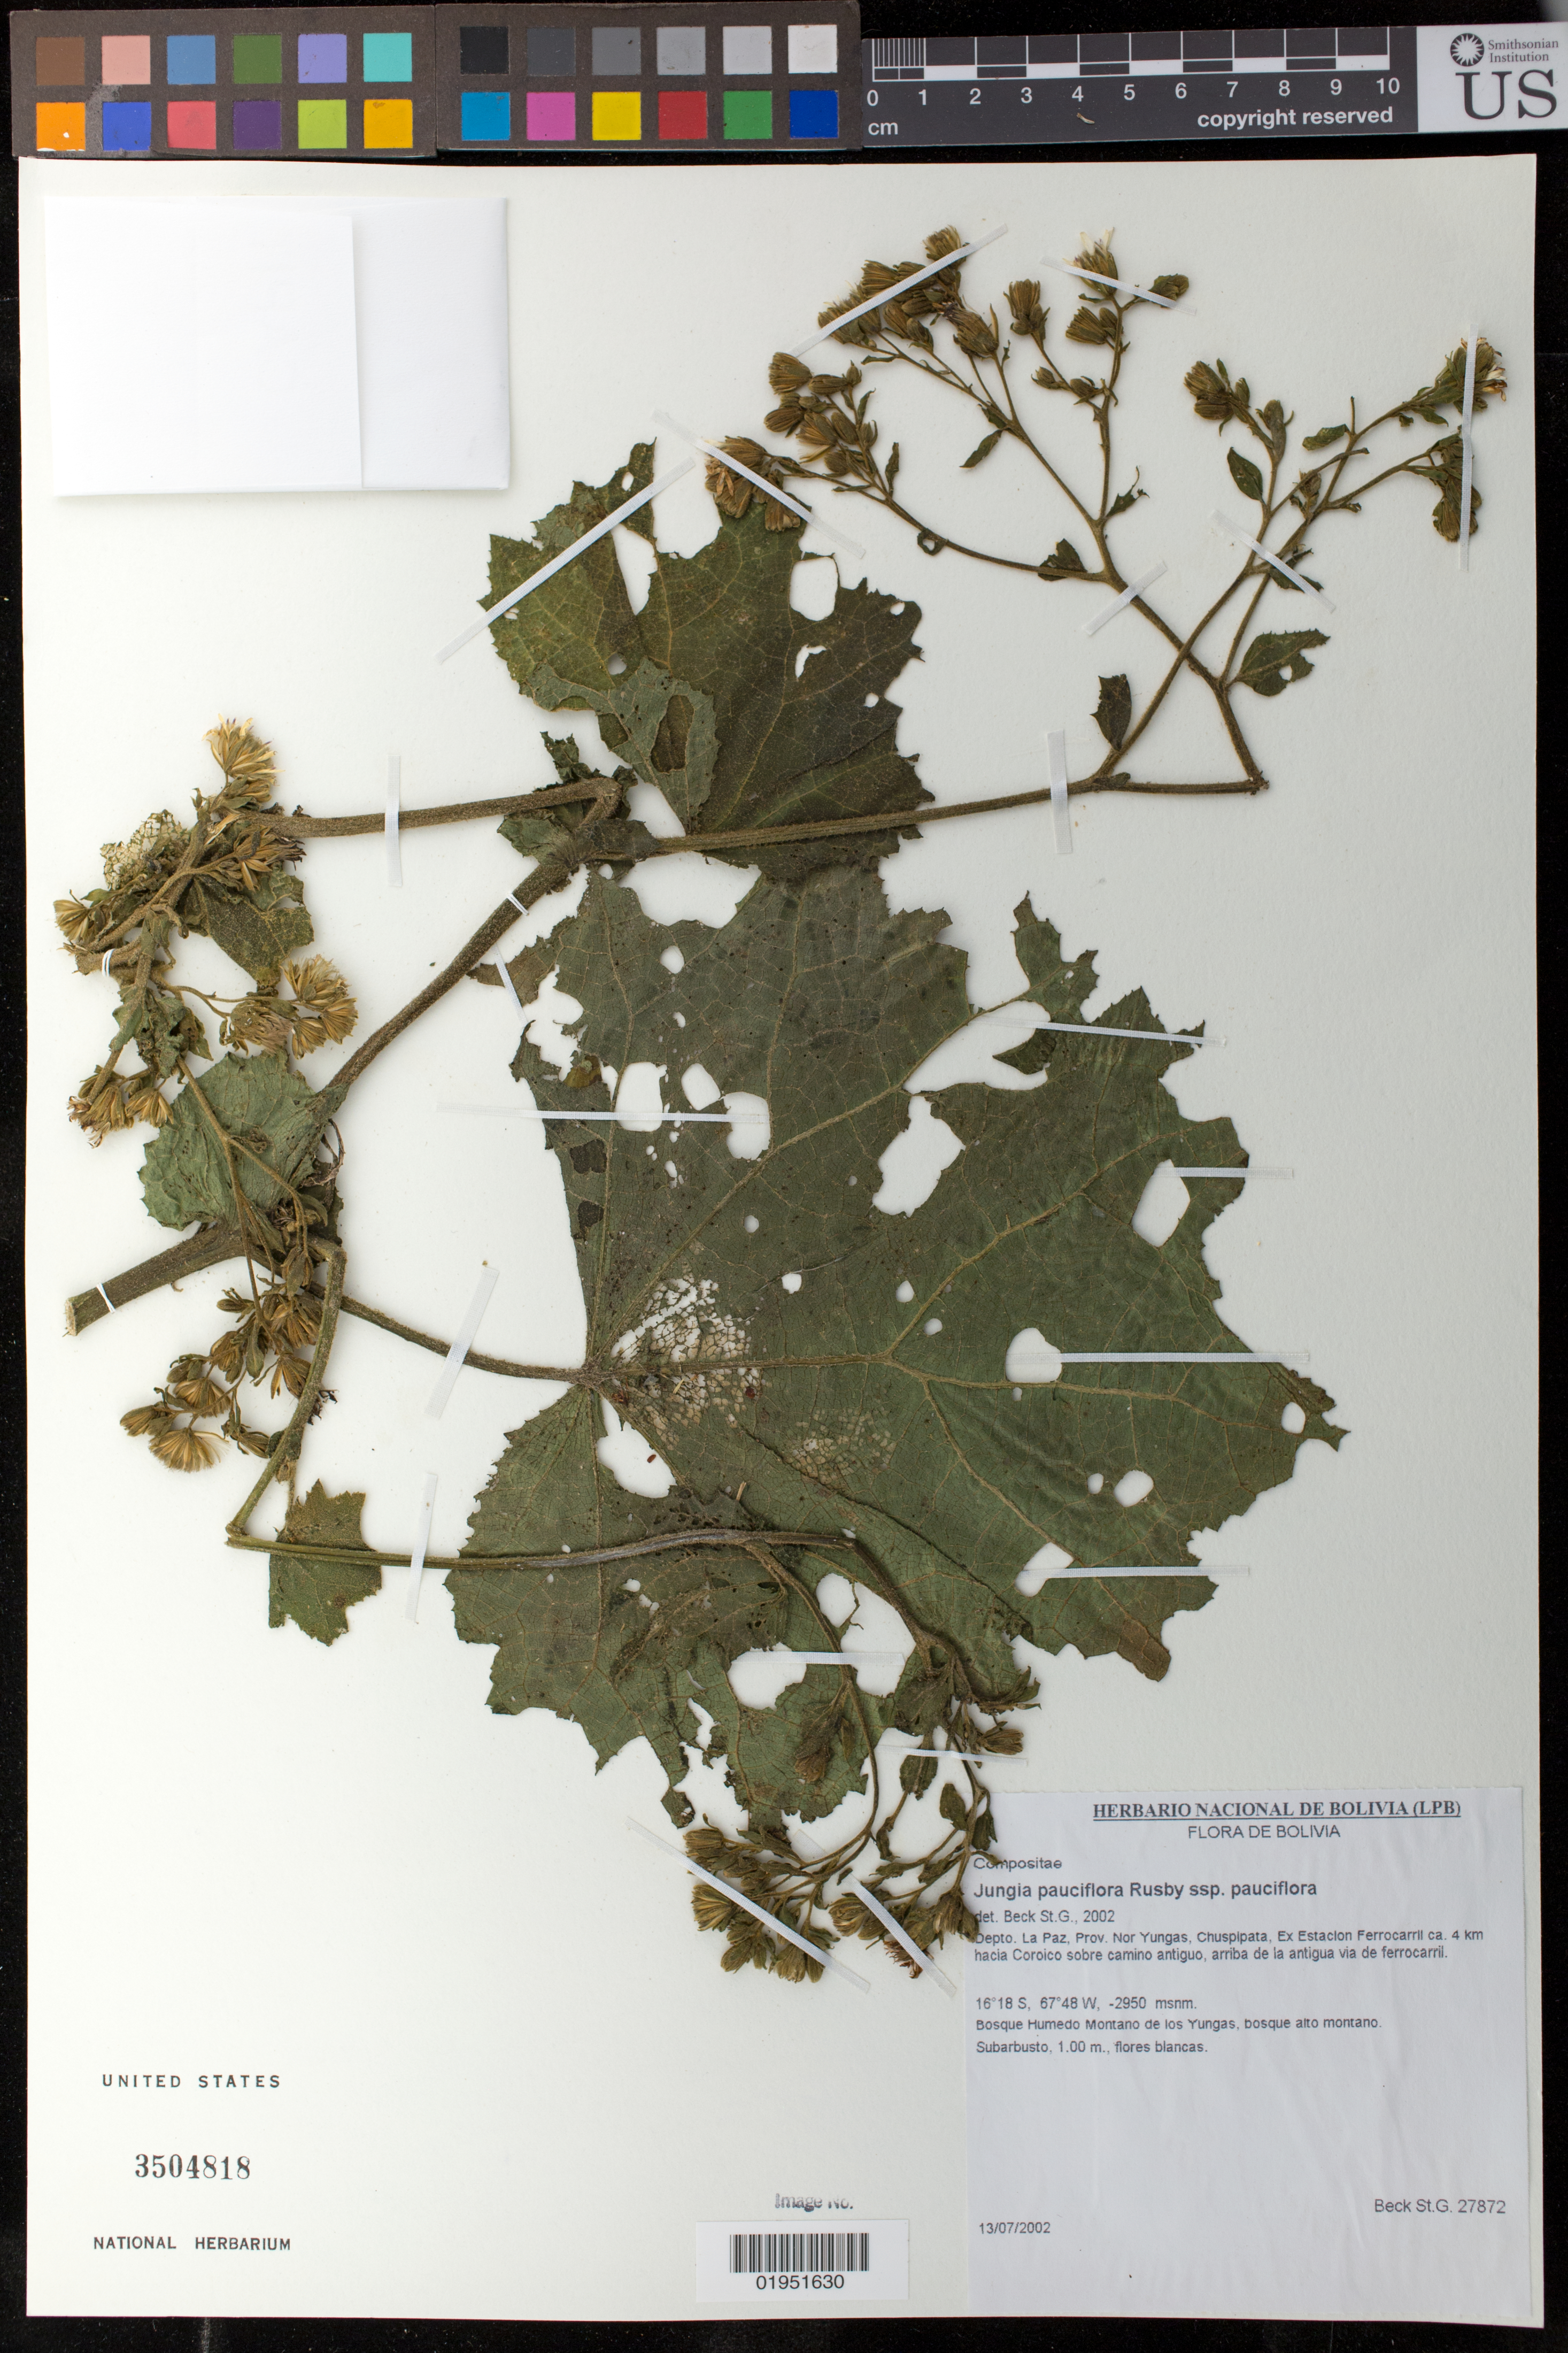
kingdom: Plantae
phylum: Tracheophyta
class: Magnoliopsida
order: Asterales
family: Asteraceae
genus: Jungia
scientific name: Jungia pauciflora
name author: Rusby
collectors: S. G. Beck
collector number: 27872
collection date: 2002-07-13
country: Bolivia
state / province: La Paz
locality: Prov. Nor Yungas, Chuspipata, Ex Estacion Ferrocarril ca 4 km hacia Coroico sobre camino antiguo, arriba de la antigua via de ferrocarril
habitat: Bosque humedo montano de los Yungas, bosque alto montano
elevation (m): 2950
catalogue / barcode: US 3504818